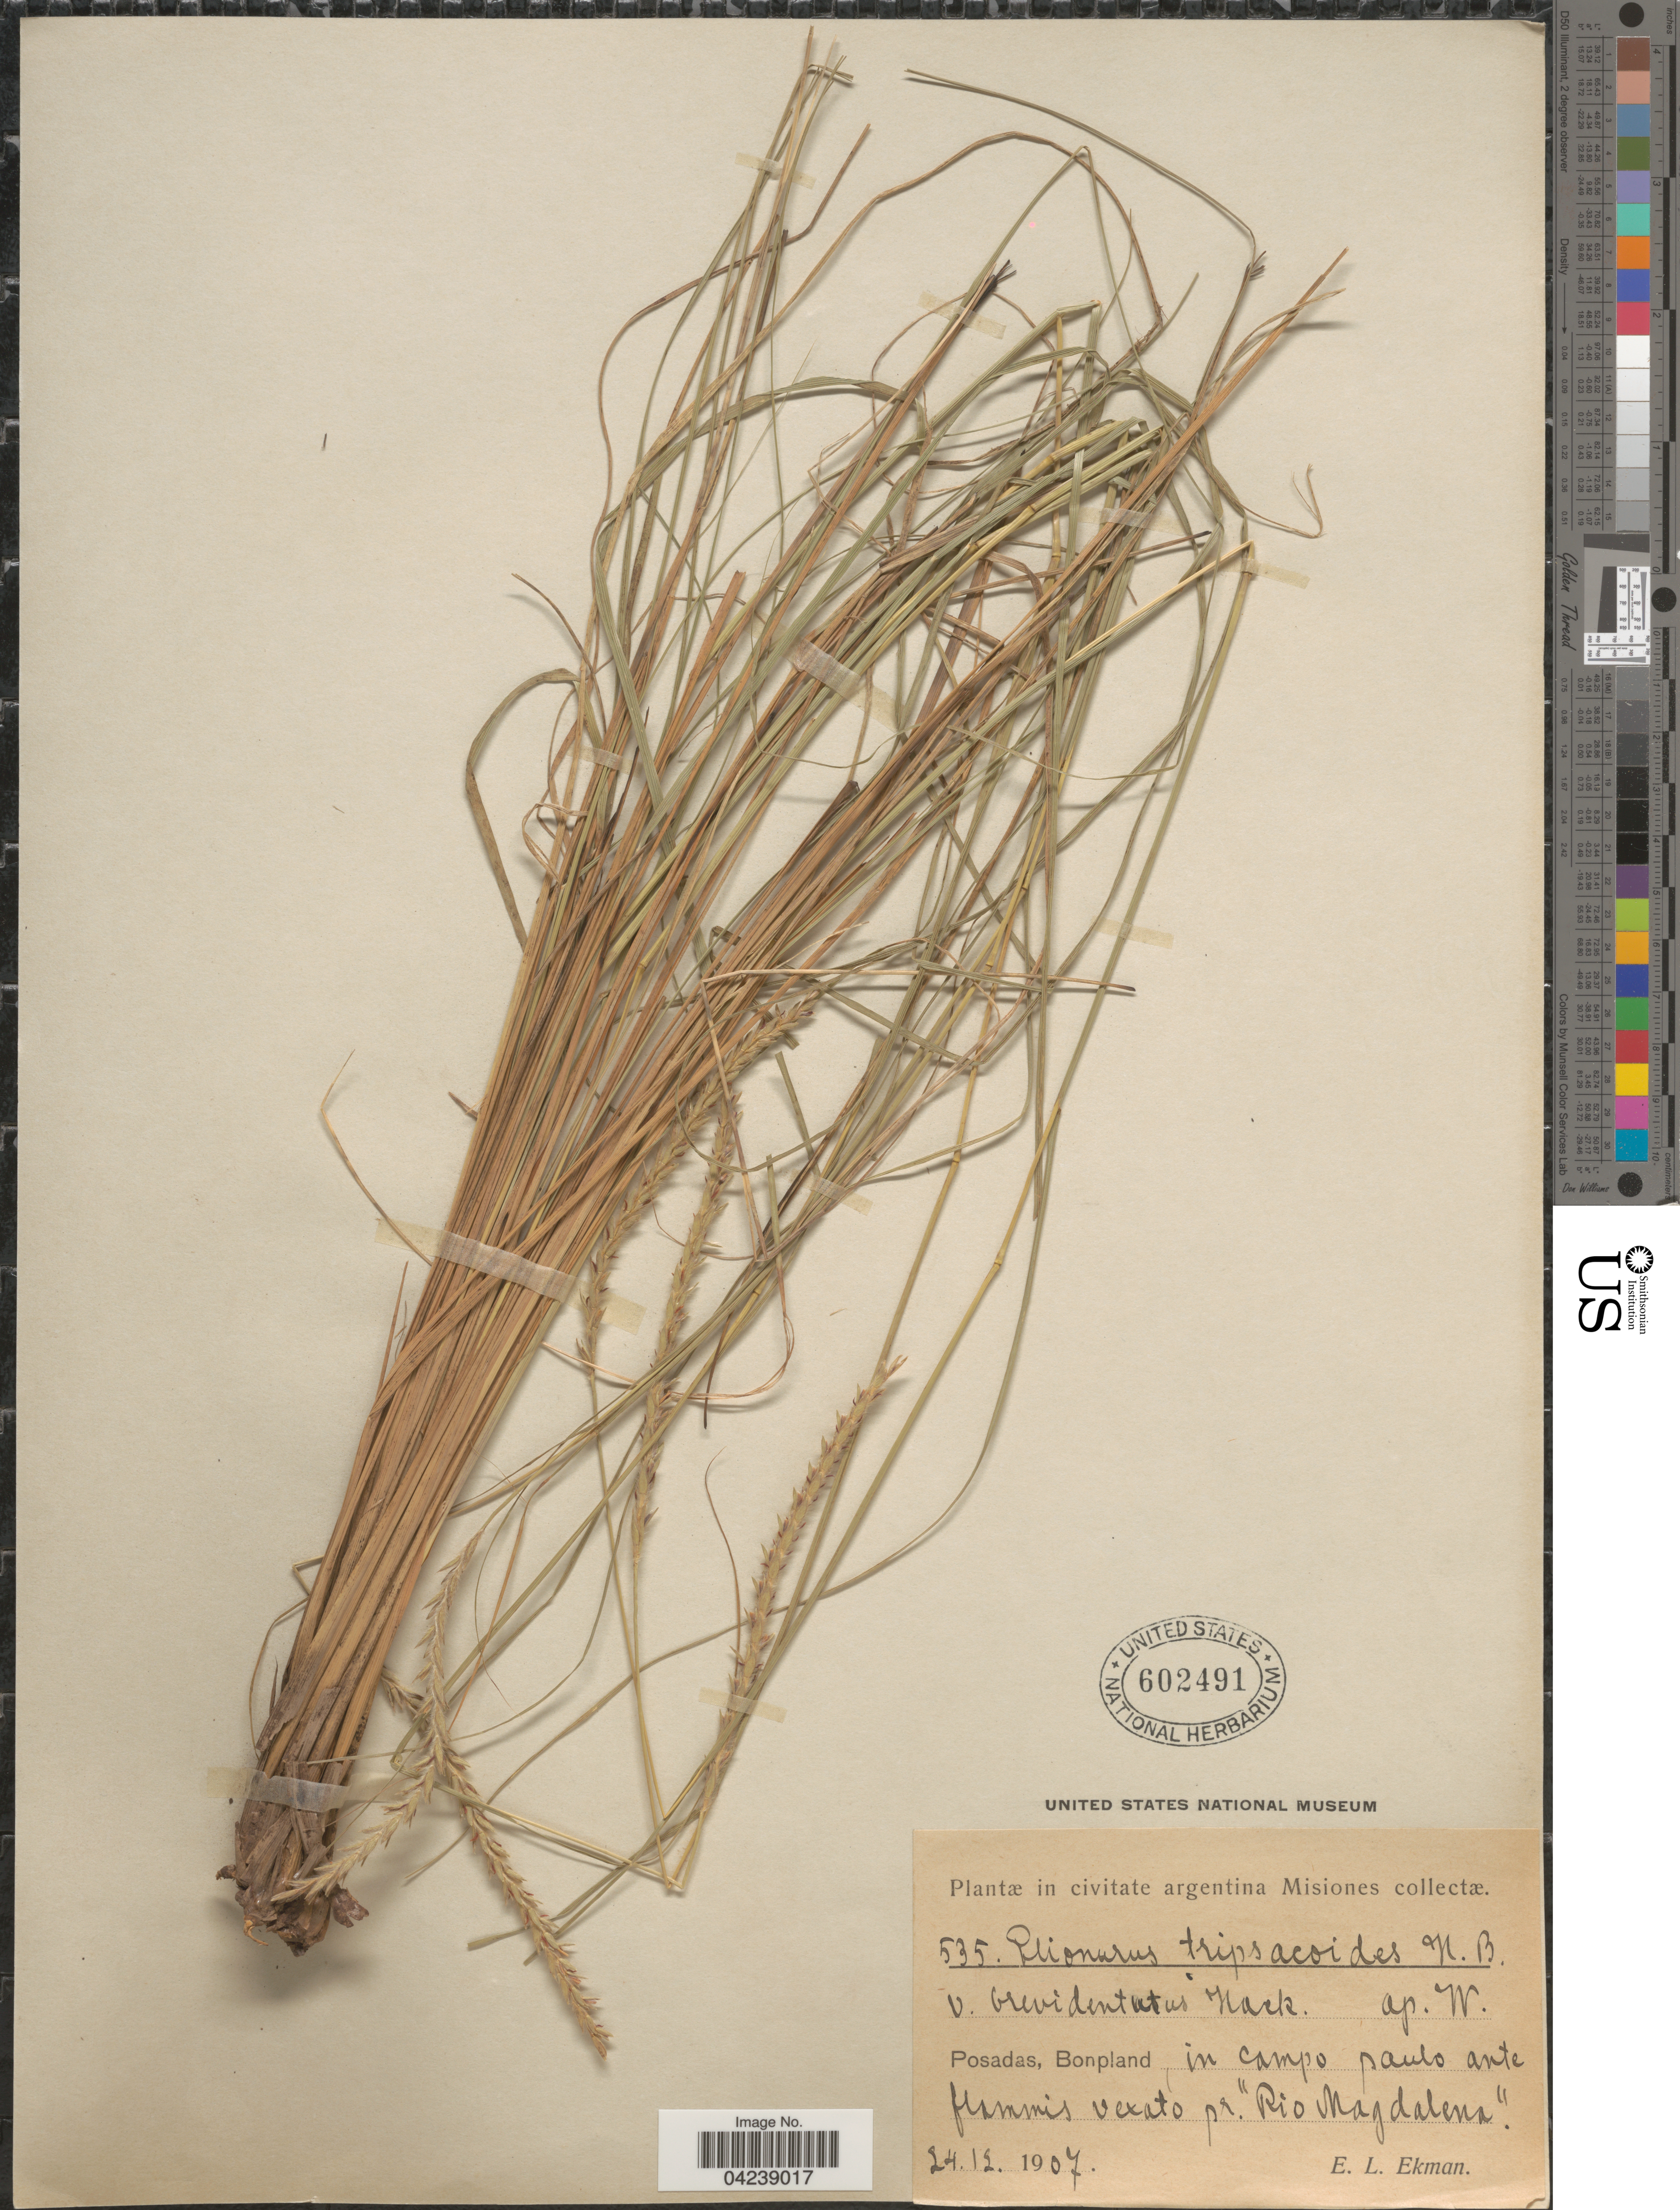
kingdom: Plantae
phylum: Tracheophyta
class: Liliopsida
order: Poales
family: Poaceae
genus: Elionurus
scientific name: Elionurus muticus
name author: (Spreng.) Kuntze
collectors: E. L. Ekman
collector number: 535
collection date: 1907-12-24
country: Argentina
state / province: Misiones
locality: Posadas, Bonpland, in campo paulo ante flummis vexato pr. "Rio Magdalena.".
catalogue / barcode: US 602491